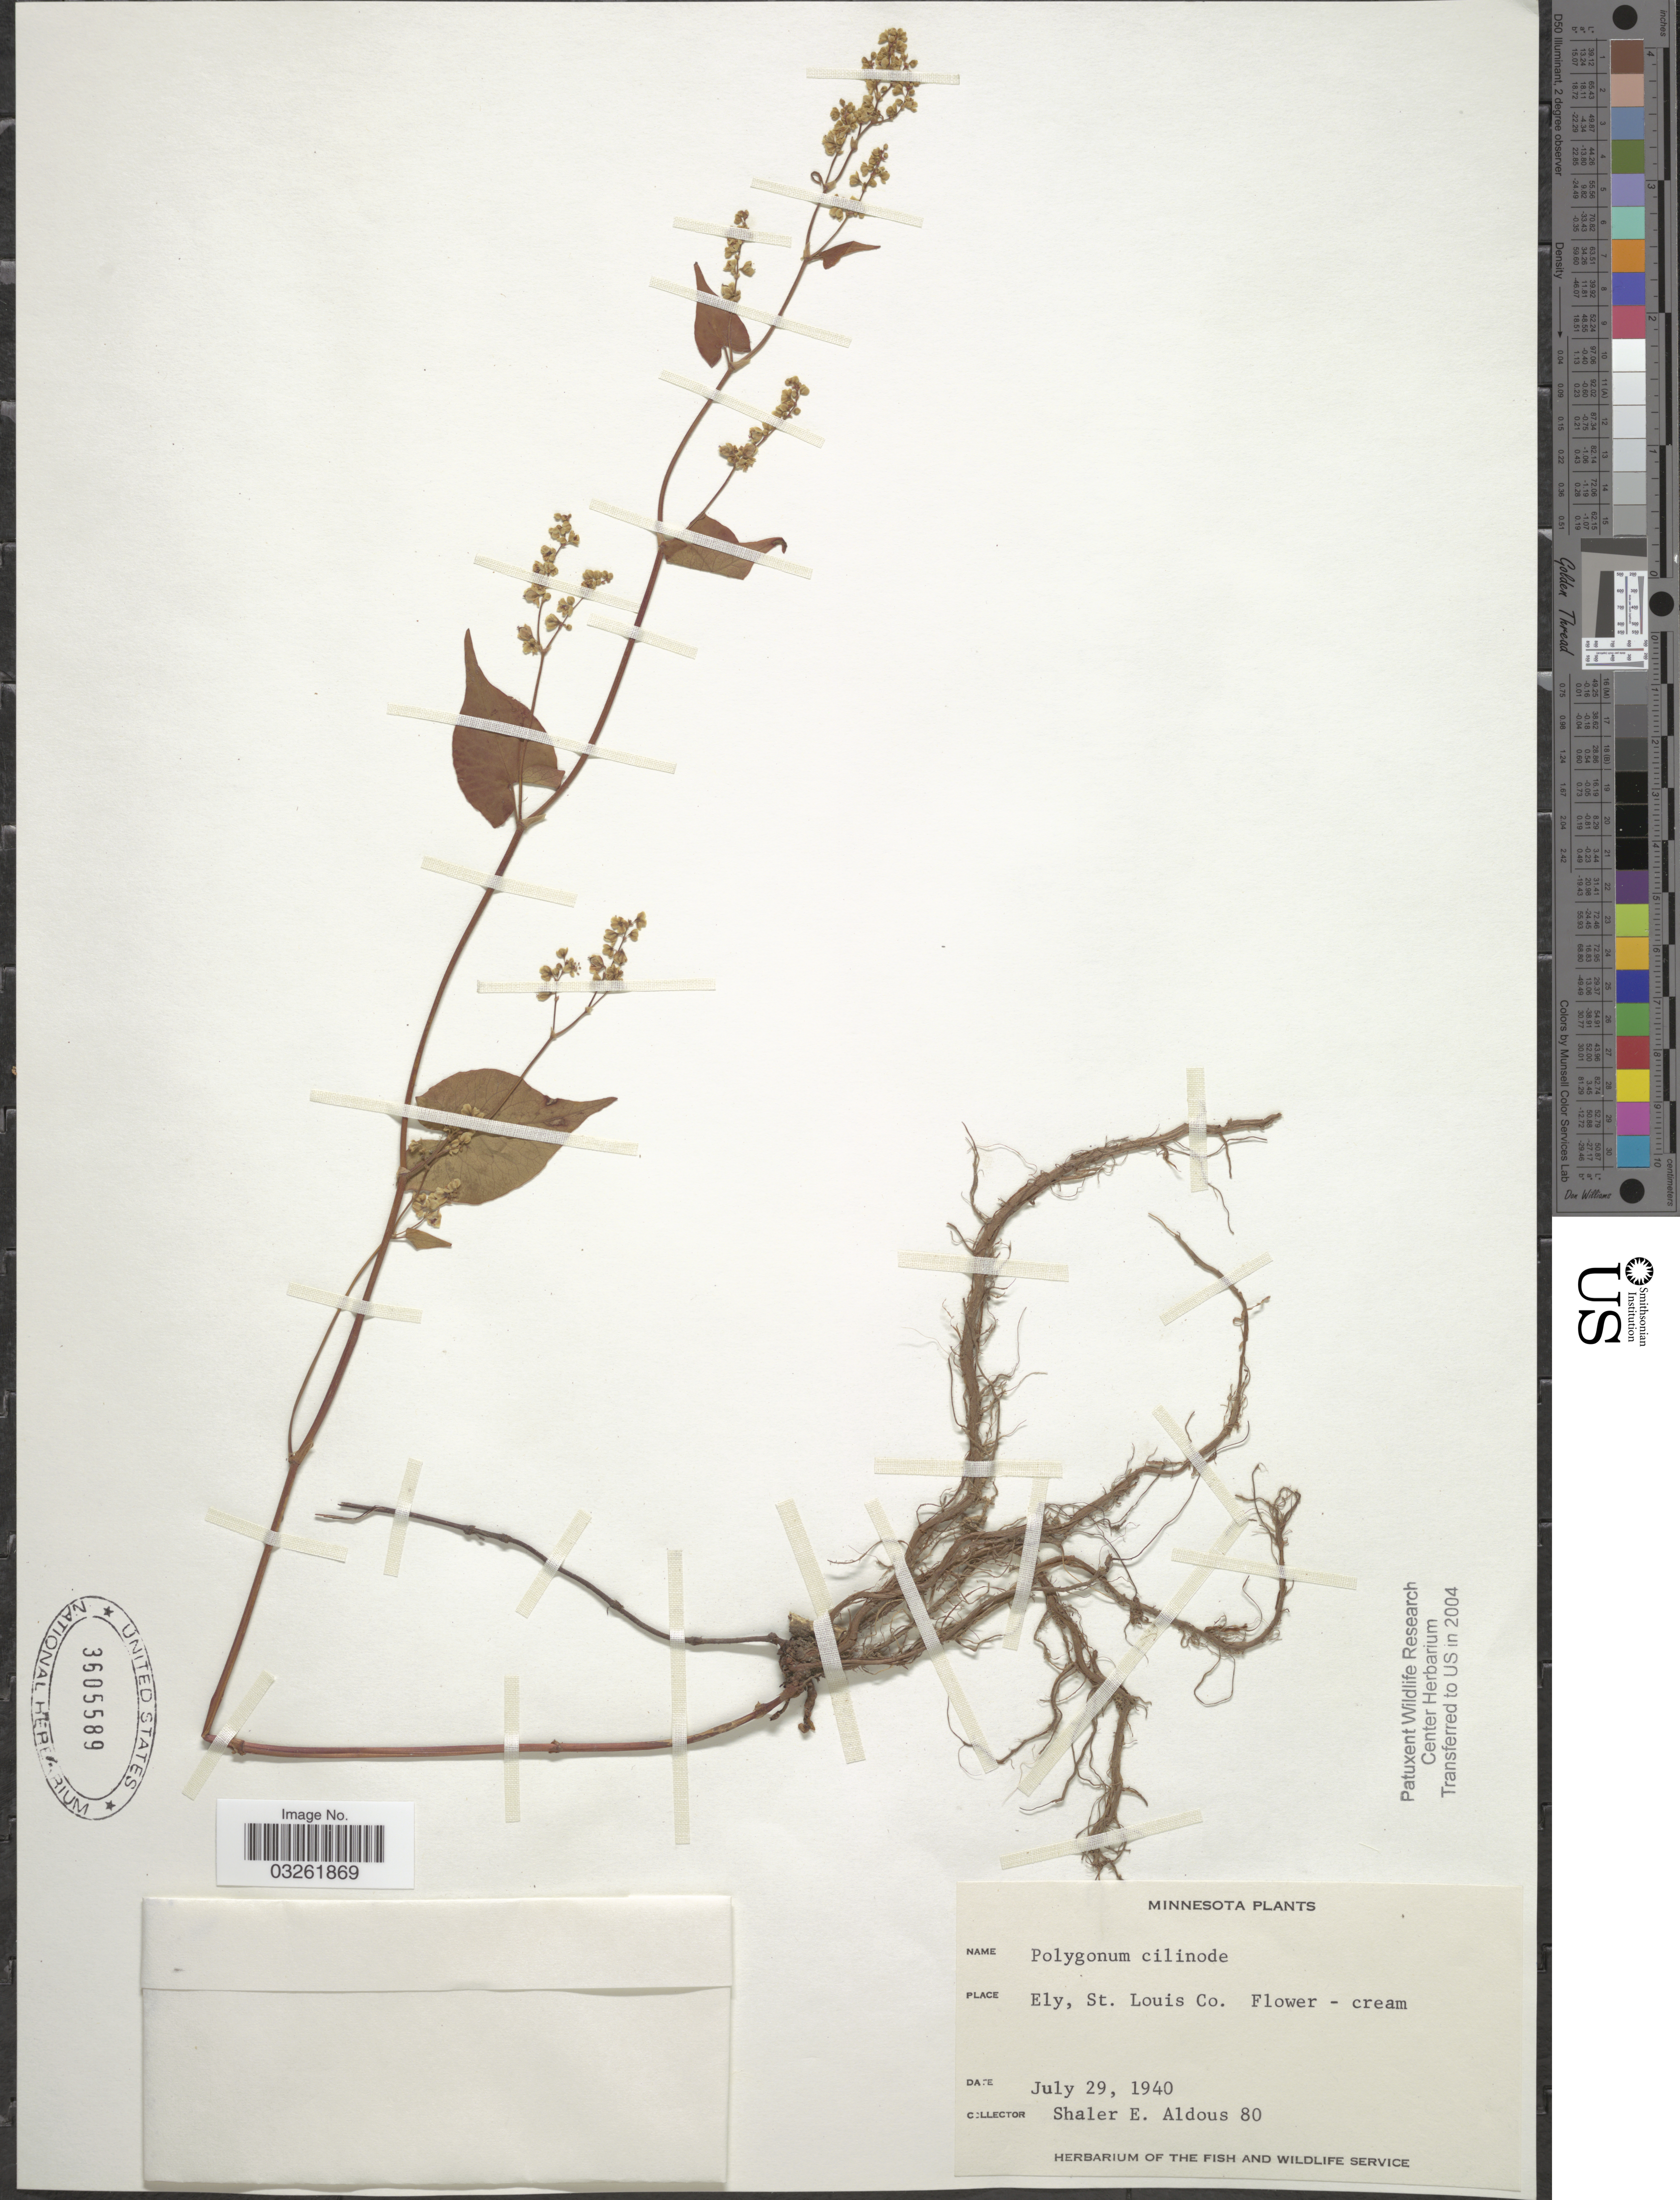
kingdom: Plantae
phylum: Tracheophyta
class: Magnoliopsida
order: Caryophyllales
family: Polygonaceae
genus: Fallopia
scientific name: Fallopia cilinodis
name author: (Michx.) Holub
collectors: S. Aldous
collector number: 80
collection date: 1940-07-29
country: United States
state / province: Minnesota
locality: Ely, St. Louis Co.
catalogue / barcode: US 3605589